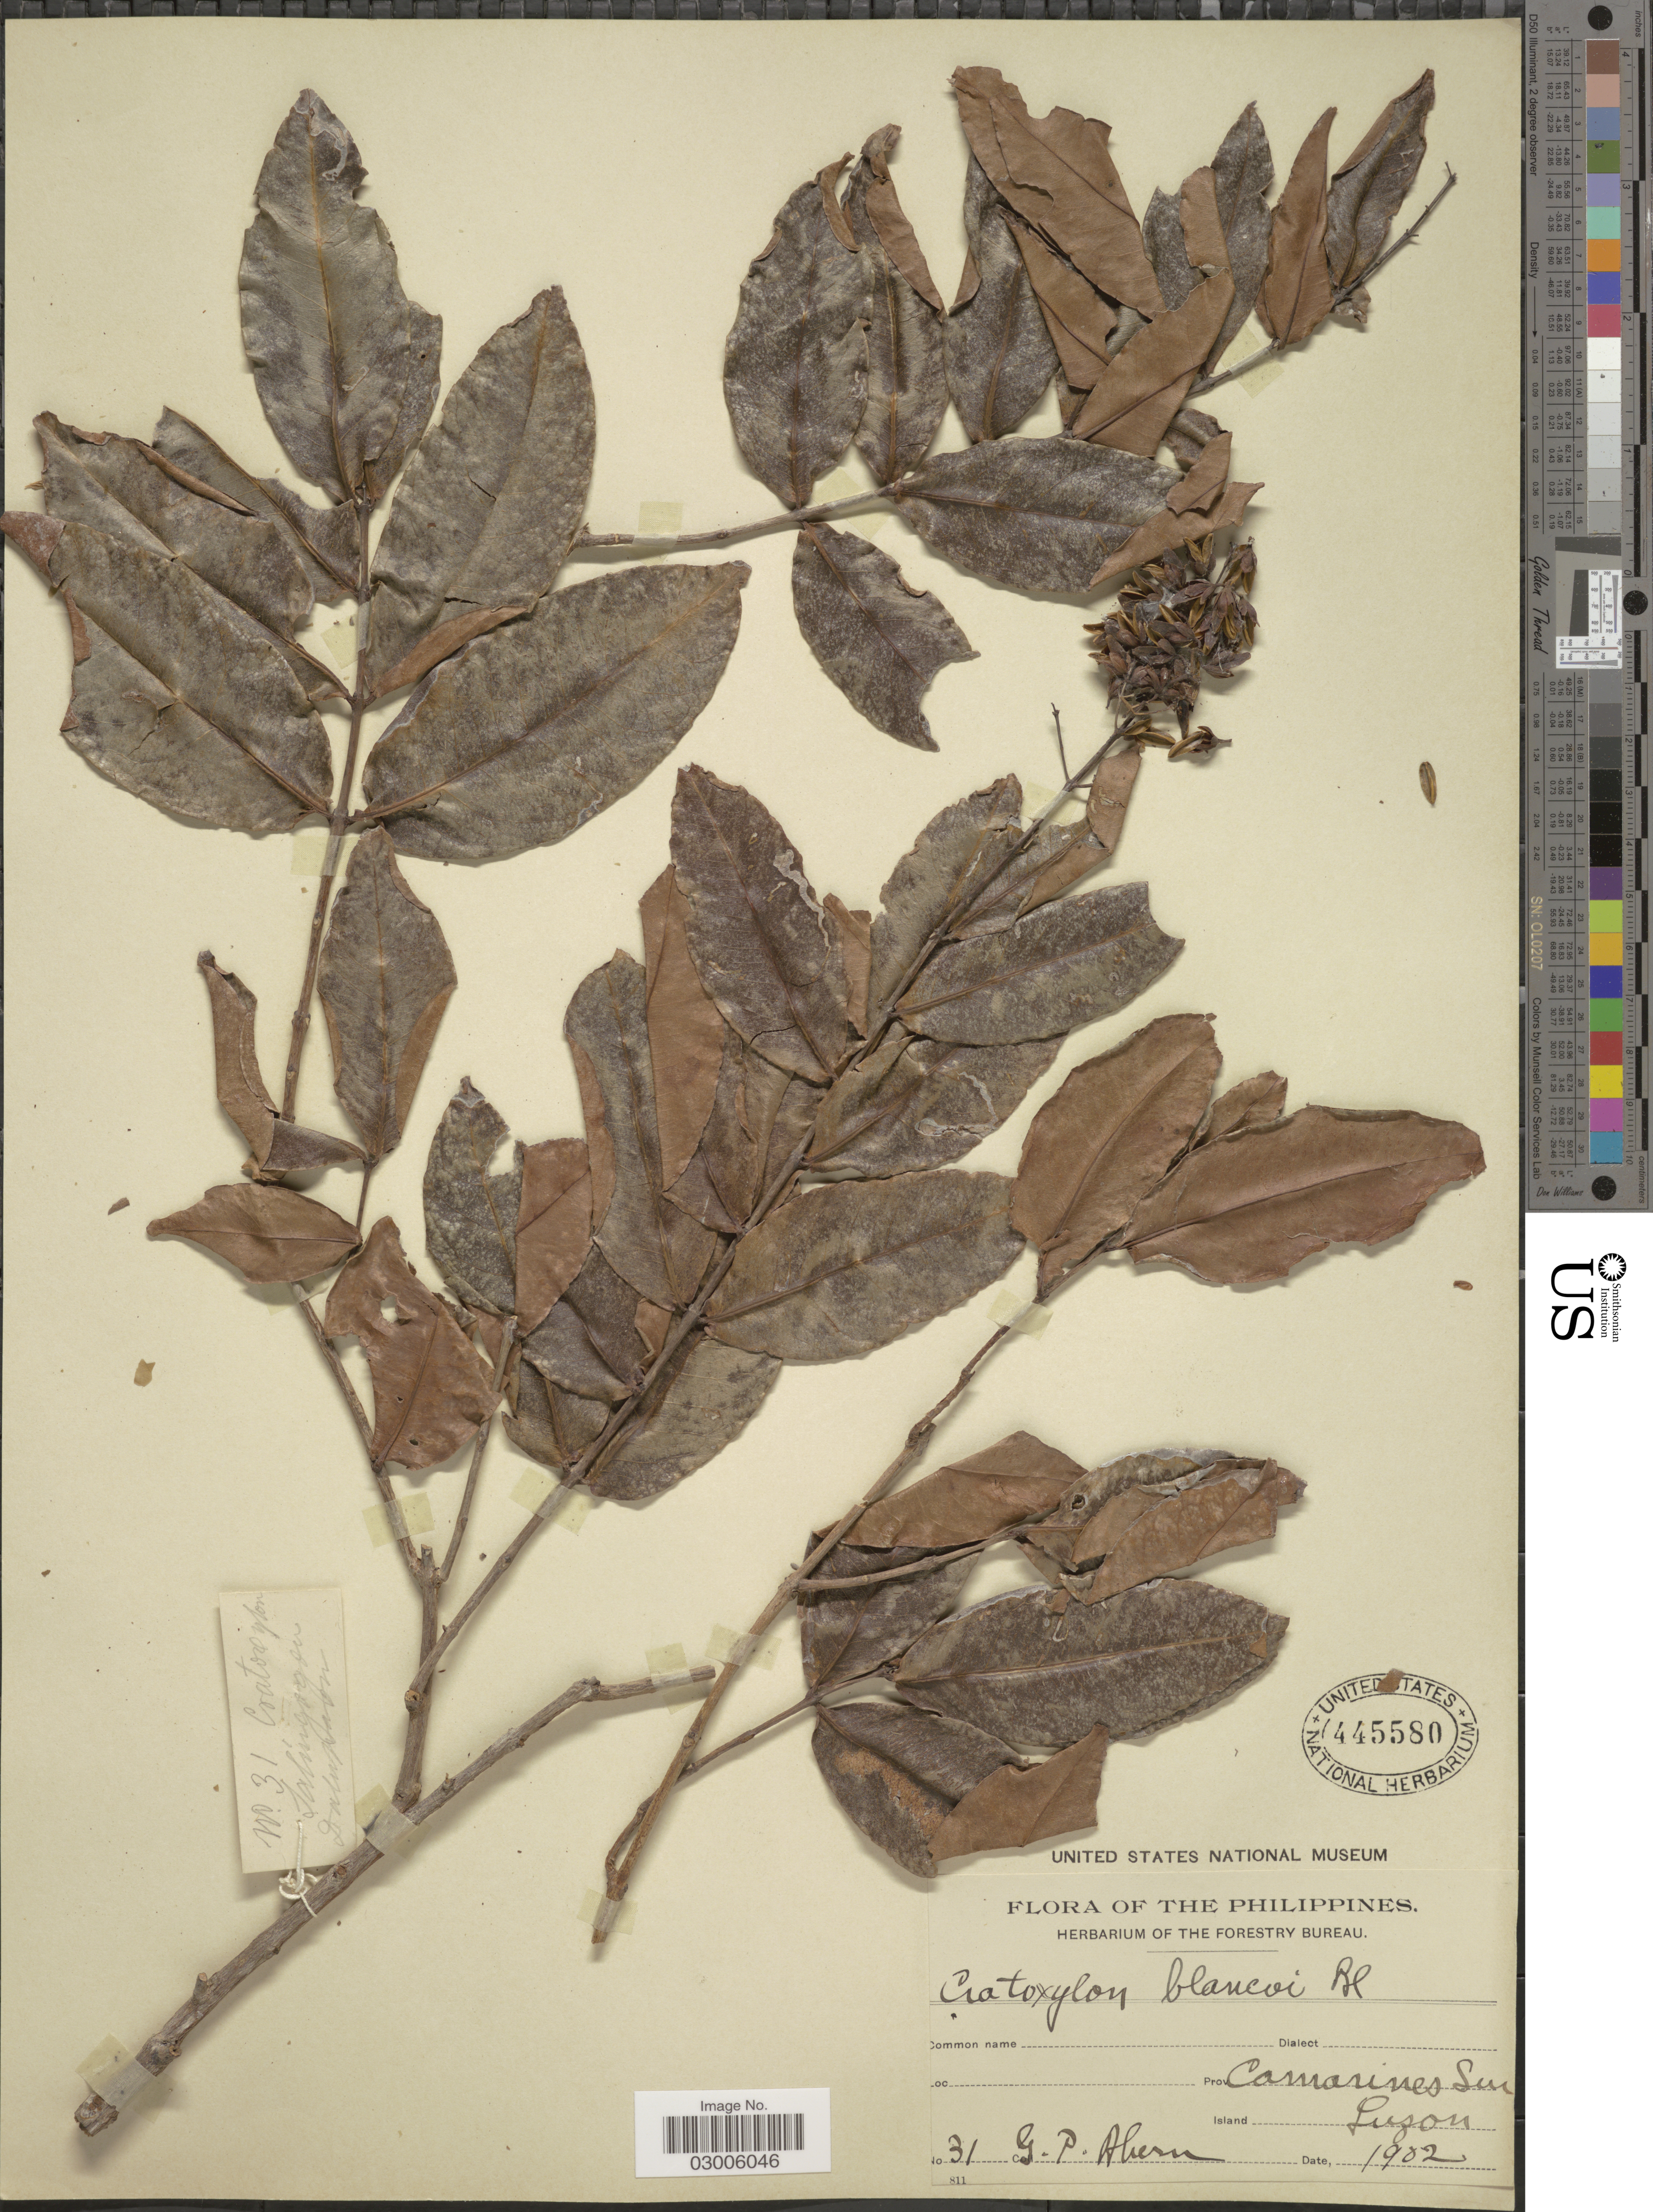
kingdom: Plantae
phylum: Tracheophyta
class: Magnoliopsida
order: Malpighiales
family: Hypericaceae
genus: Cratoxylum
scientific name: Cratoxylum blancoi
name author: Blume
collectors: G. Ahern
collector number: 31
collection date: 1902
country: Philippines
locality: Prov. Camarines Sur. Luzon.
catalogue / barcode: US 445580